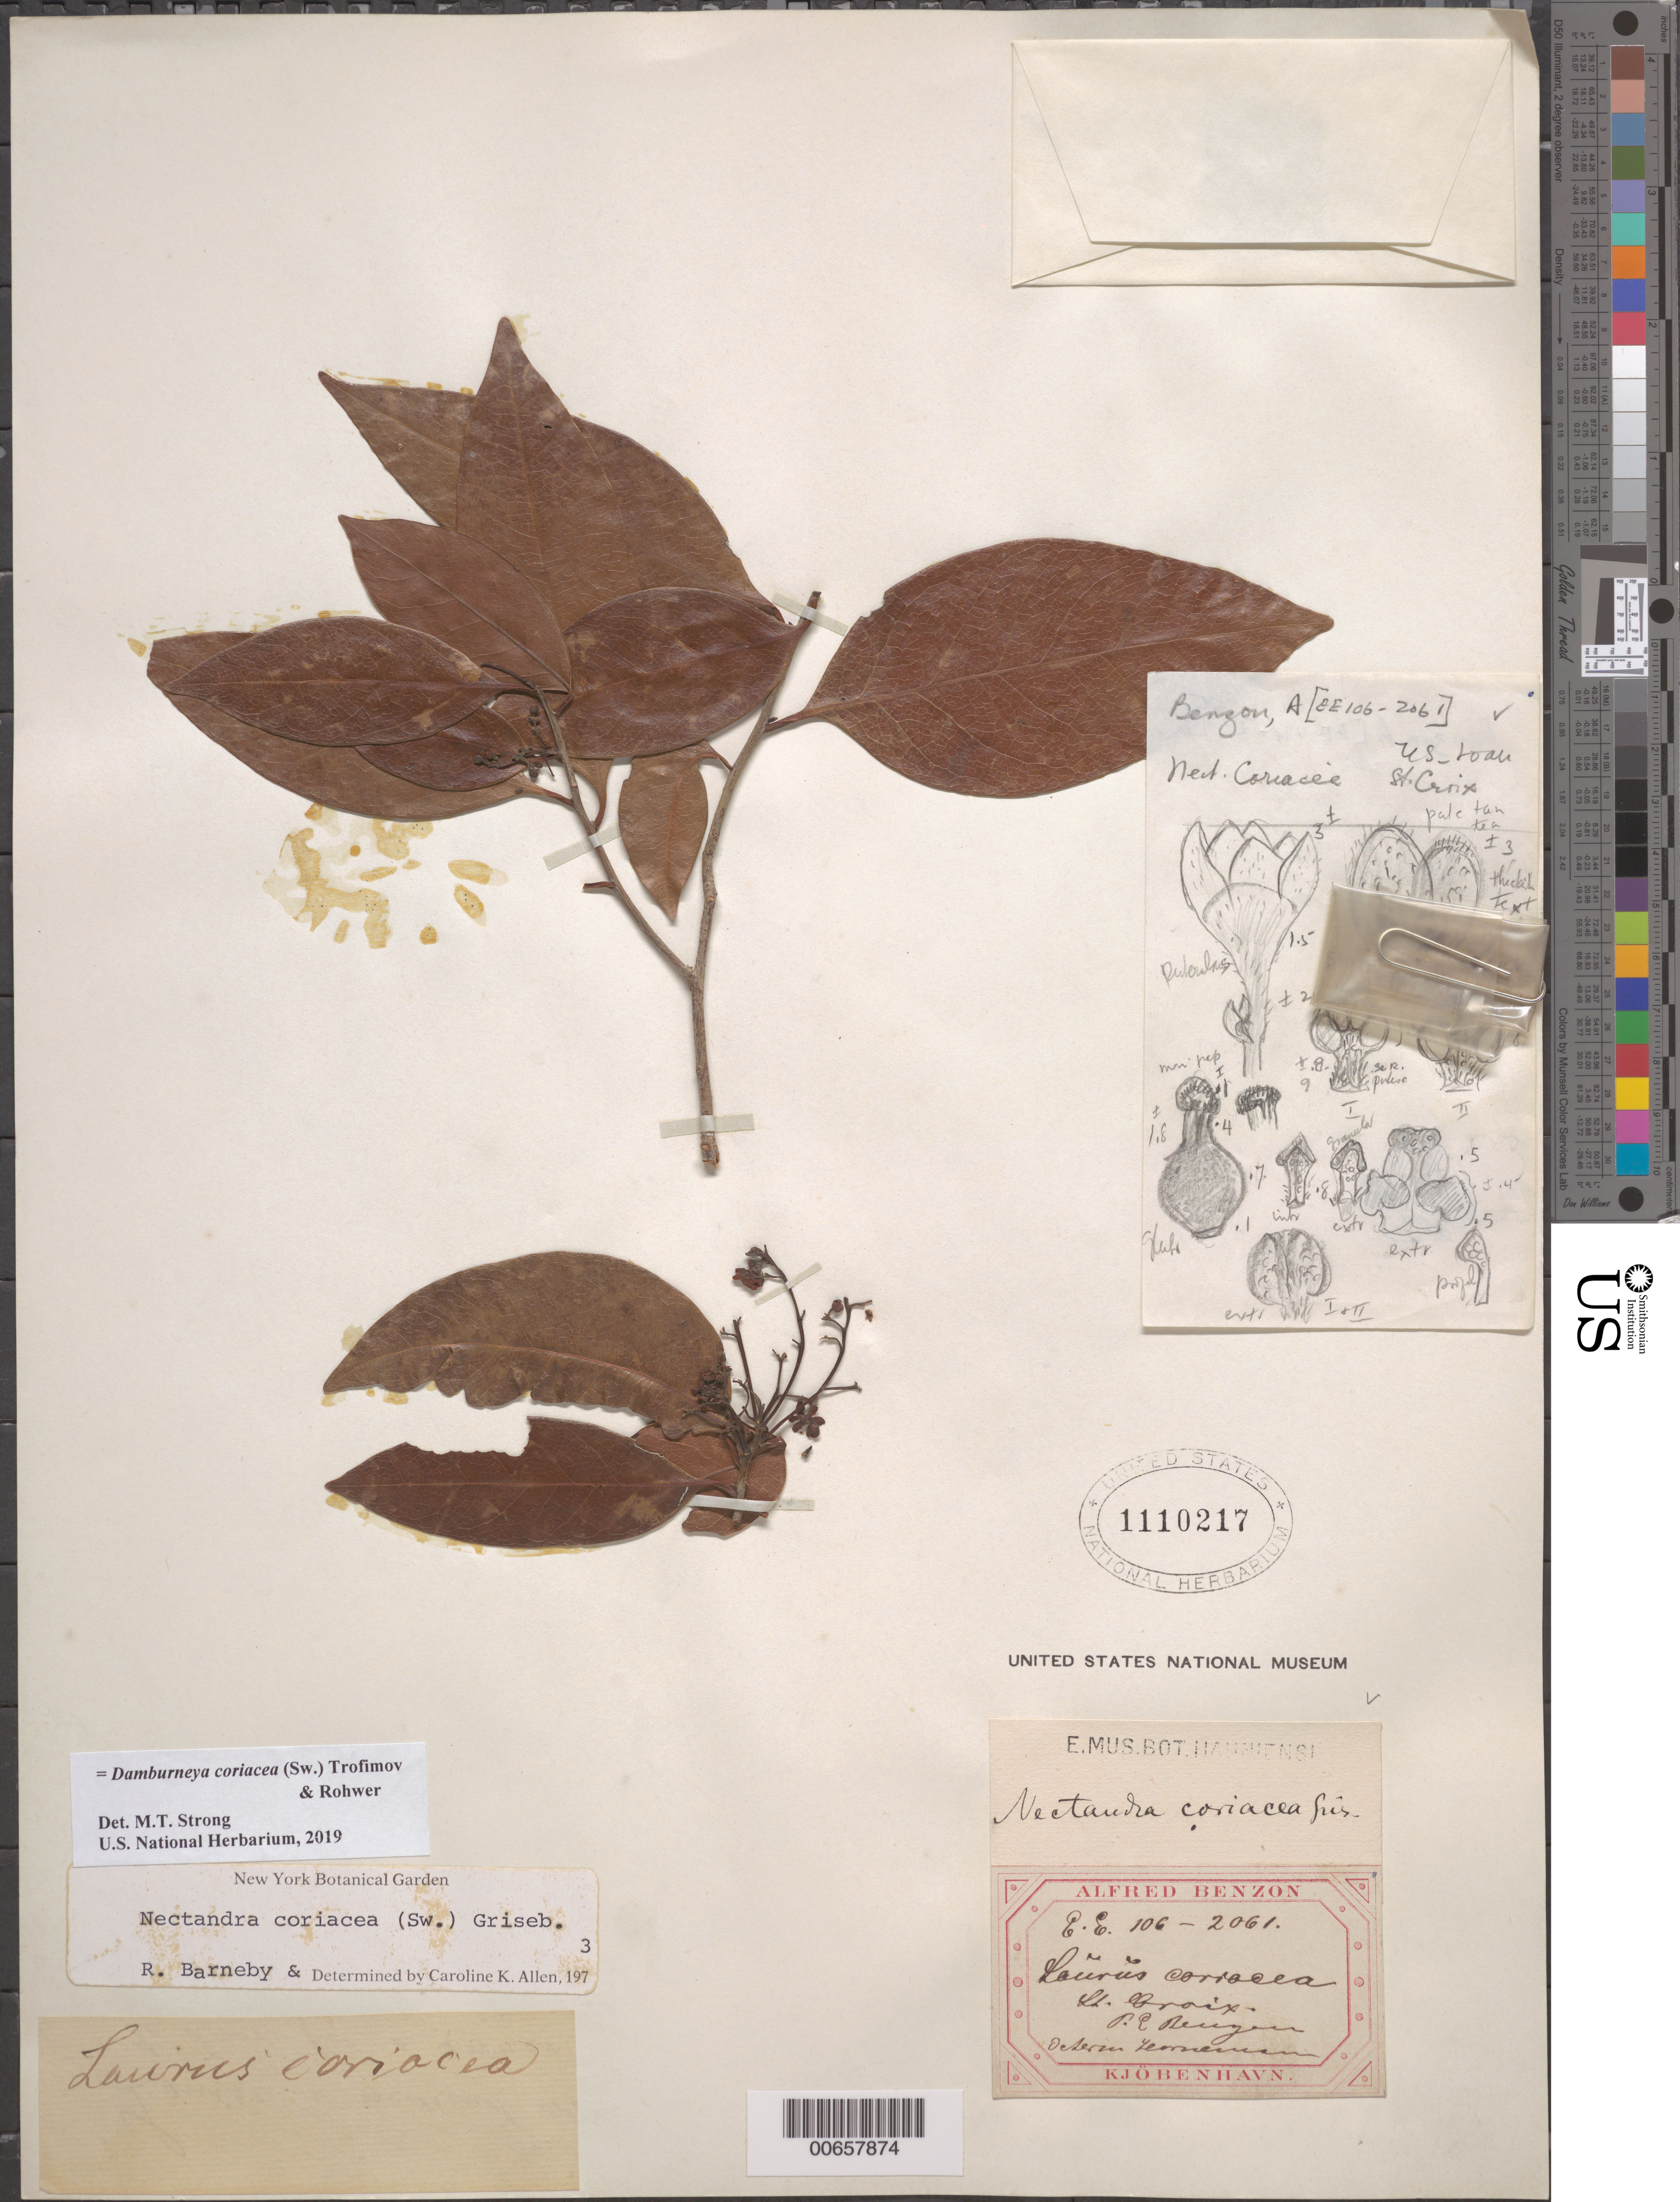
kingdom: Plantae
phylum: Tracheophyta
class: Magnoliopsida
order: Laurales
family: Lauraceae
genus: Damburneya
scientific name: Damburneya coriacea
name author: (Sw.) Trofimov & Rohwer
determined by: Strong, M. T., (US), Smithsonian Institution - National Museum of Natural History (UNITED STATES)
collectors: A. Benzon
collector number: EE 106-2061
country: U.S. Virgin Islands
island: St. Croix Island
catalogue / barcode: US 1110217